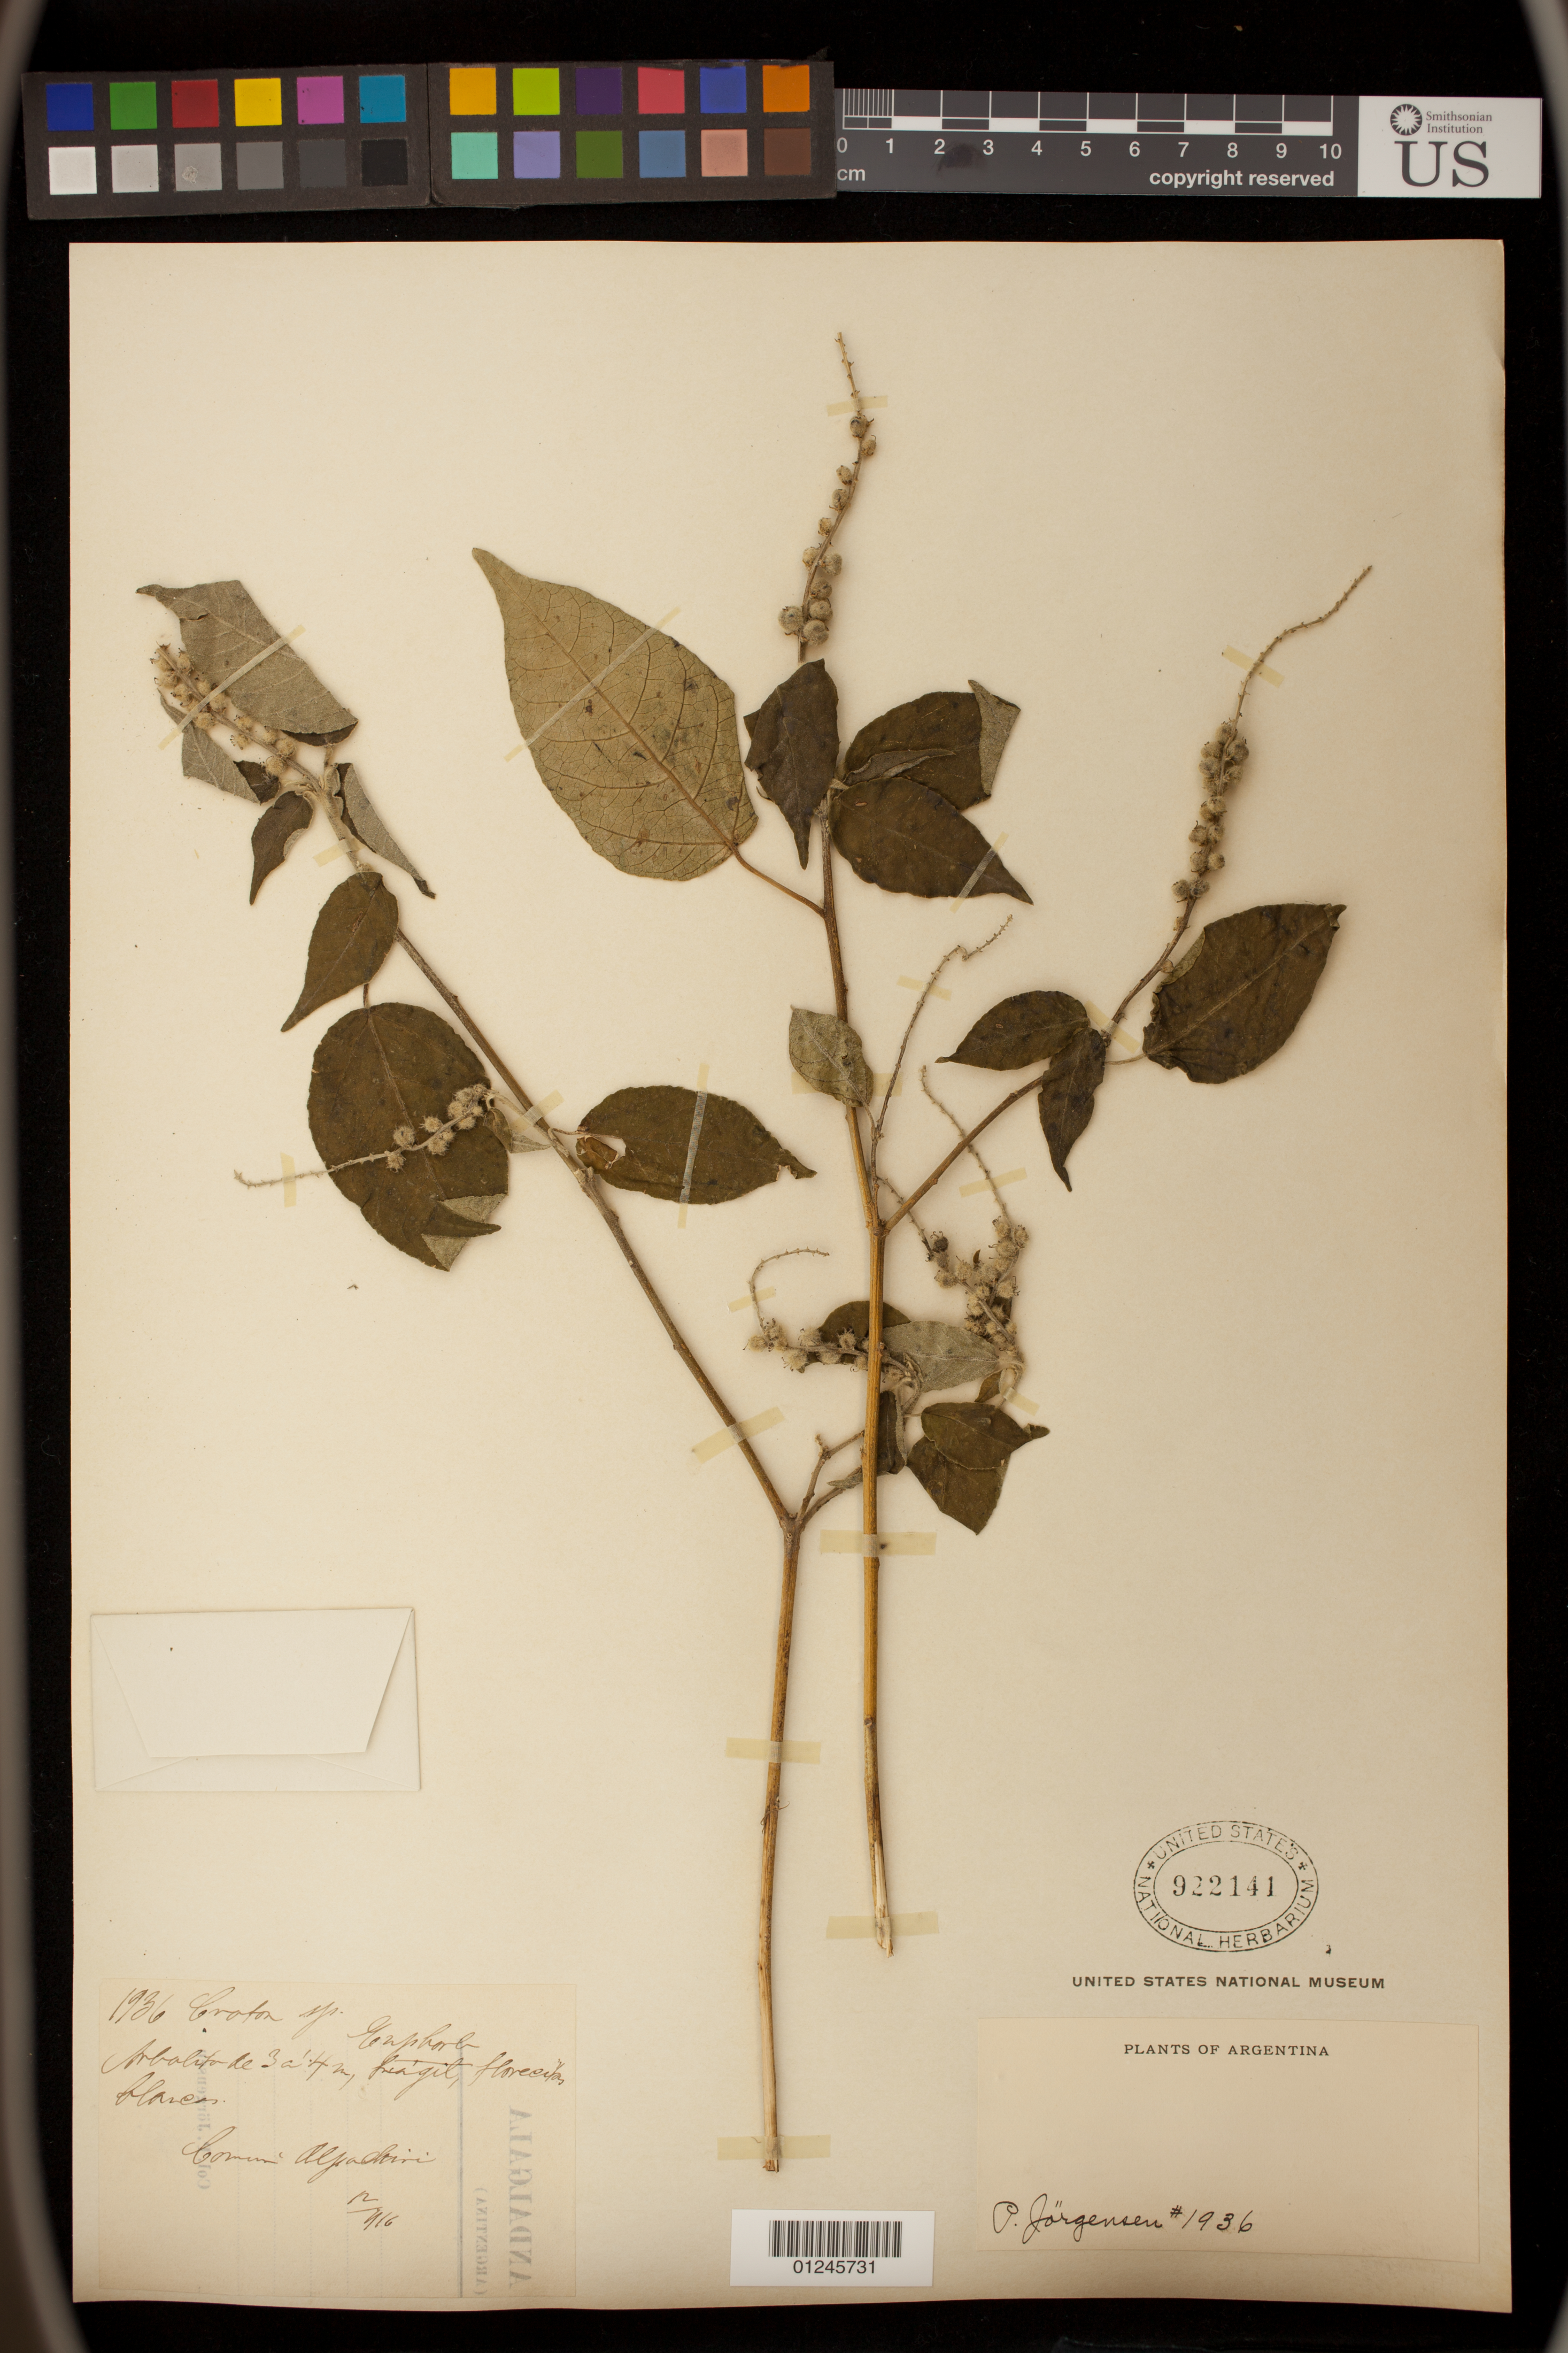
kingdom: Plantae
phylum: Tracheophyta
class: Magnoliopsida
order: Malpighiales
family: Euphorbiaceae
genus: Croton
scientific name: Croton saltensis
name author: Griseb.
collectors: A. Ruiz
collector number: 1936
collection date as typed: Dec 1916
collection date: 1916-12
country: Argentina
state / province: Mendoza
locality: Maifur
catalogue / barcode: US 922141